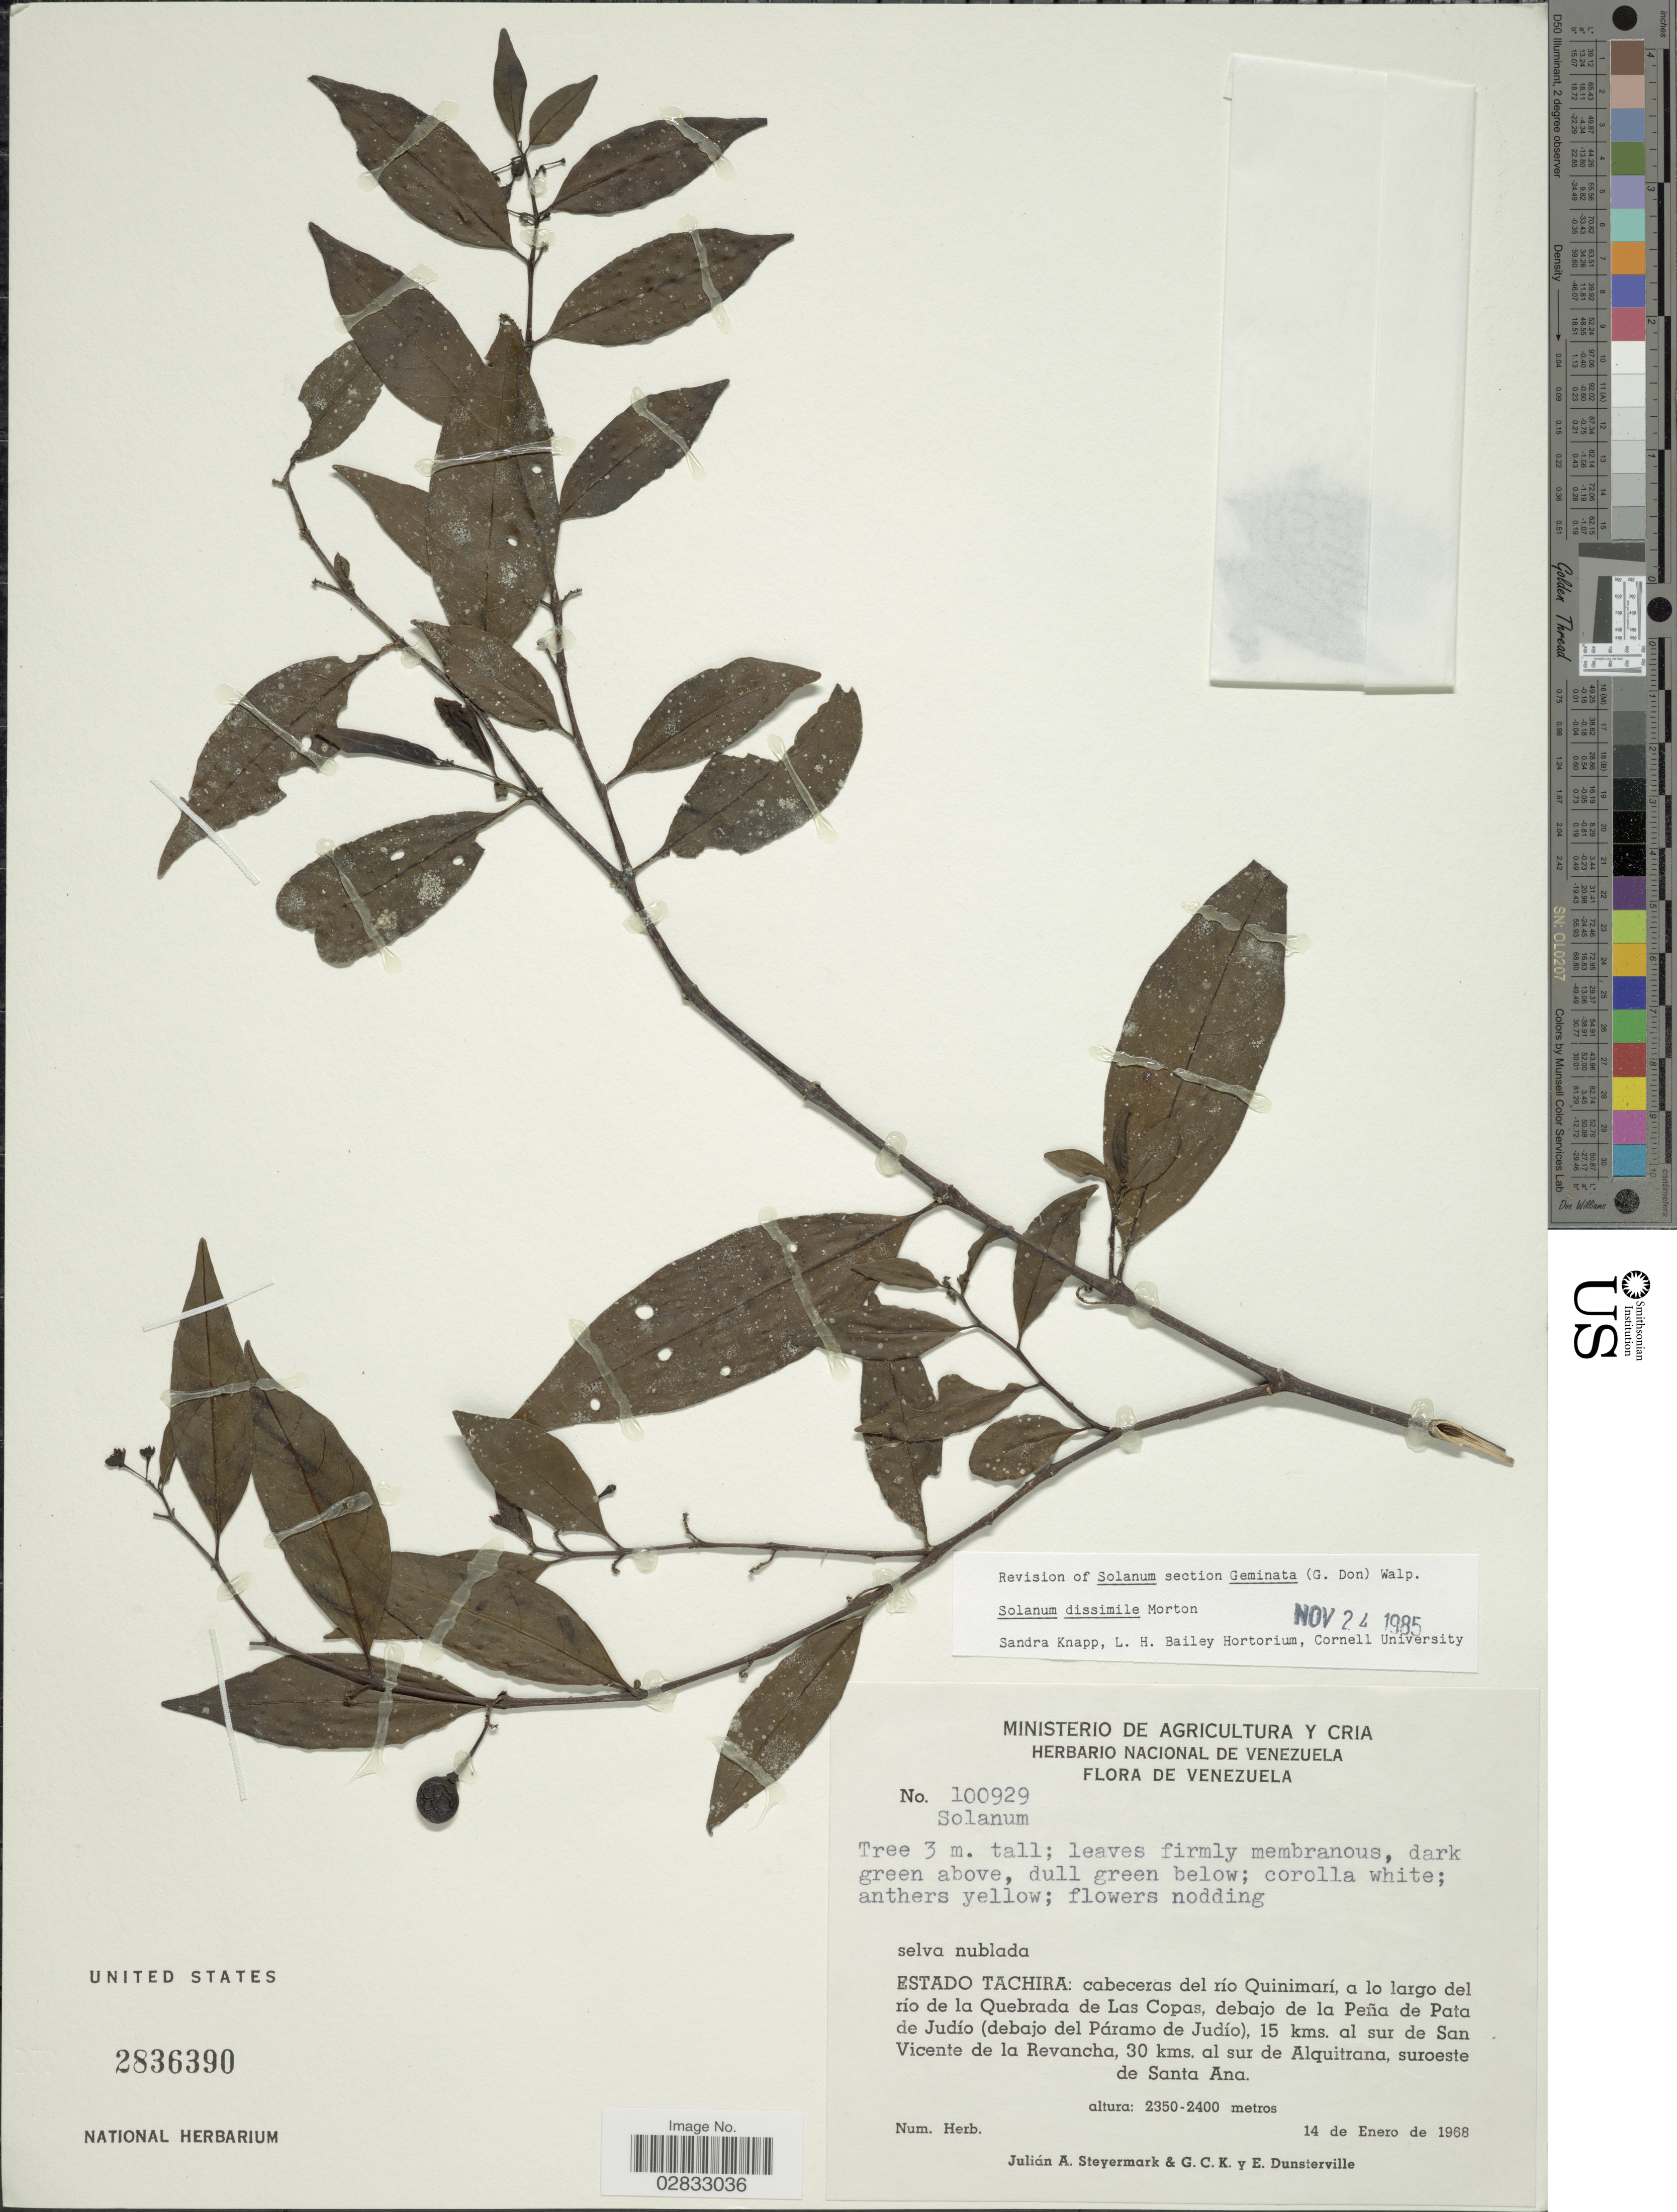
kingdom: Plantae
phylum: Tracheophyta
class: Magnoliopsida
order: Solanales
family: Solanaceae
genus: Solanum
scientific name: Solanum dissimile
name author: C.V. Morton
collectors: J. Steyermark, G. C. K. Dunsterville & E. Dunsterville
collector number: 100929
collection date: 1968-01-14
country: Venezuela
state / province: Tachira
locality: Cabeceras del río Quinimarí, a lo largo del río de la Quebrada de Las Copas, debajo de la Peña de Pata de Judío (debajo del Páramo de Judío), 15 kms. al sur de San Vicente de la Revancha, 30 kms. al sur de Alquitrana, suroeste de Santa Ana.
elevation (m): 2350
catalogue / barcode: US 2836390